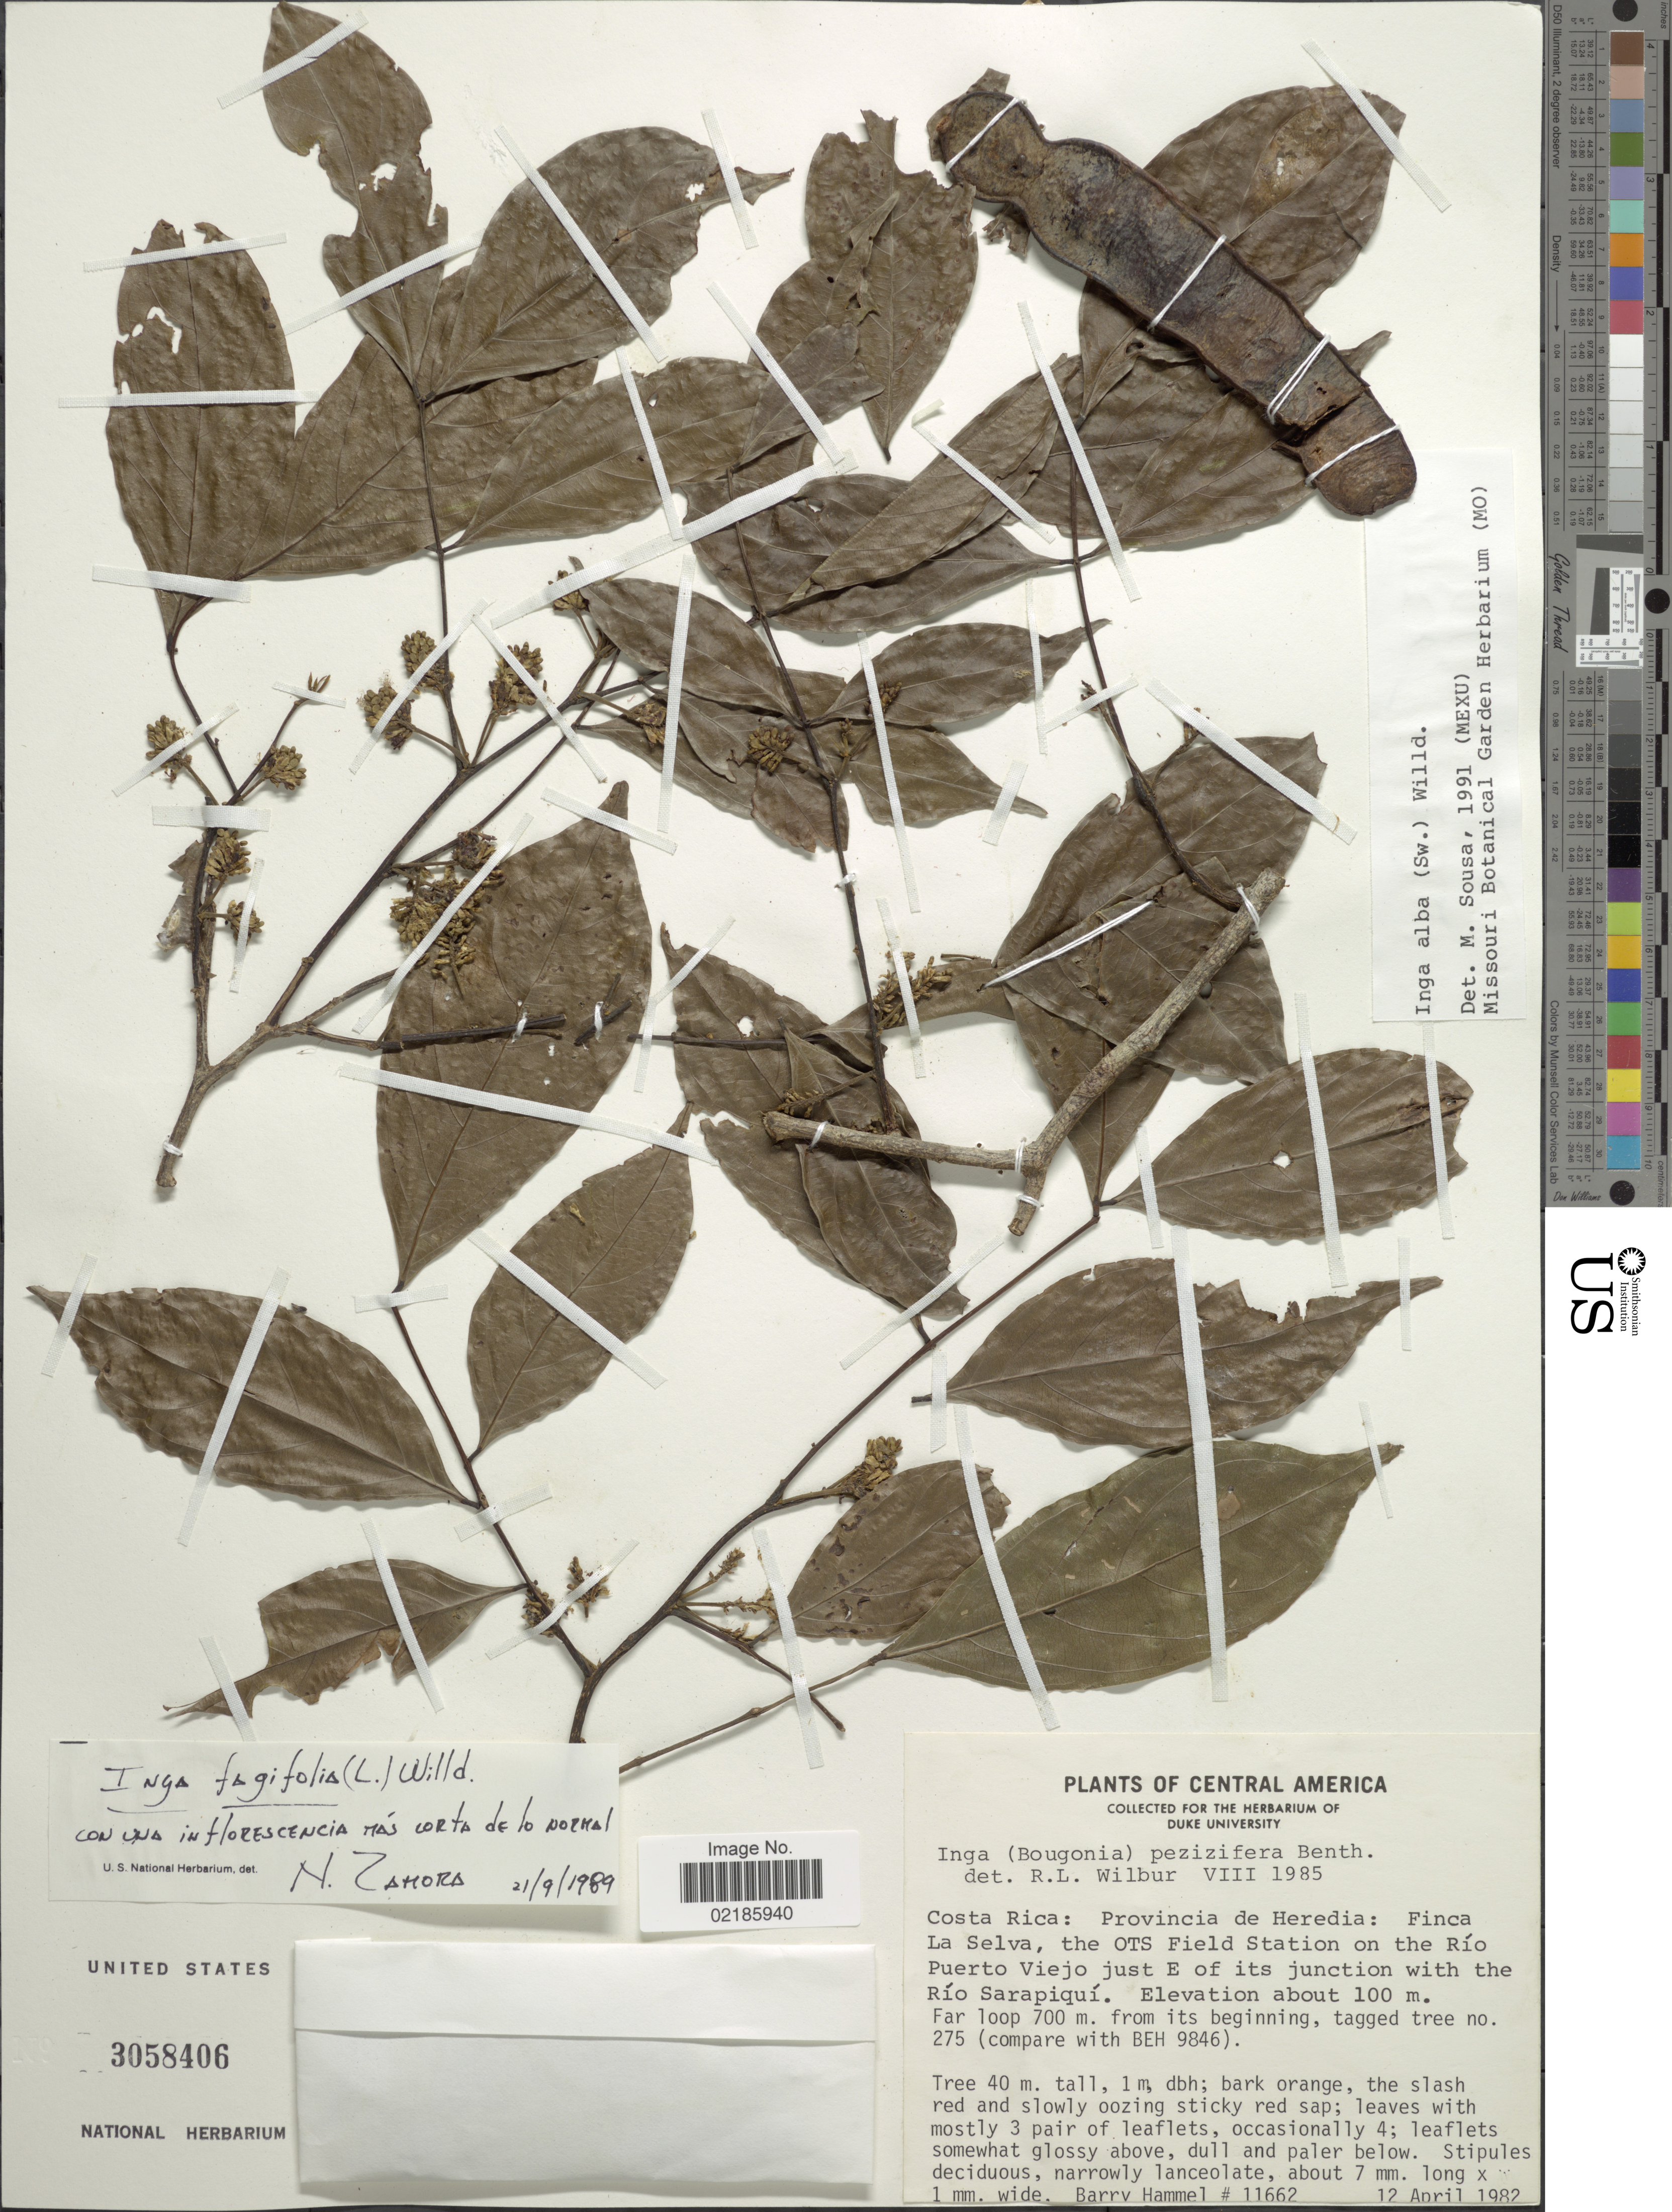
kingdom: Plantae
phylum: Tracheophyta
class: Magnoliopsida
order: Fabales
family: Fabaceae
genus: Inga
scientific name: Inga alba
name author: (Sw.) Willd.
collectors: B. Hammel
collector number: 11662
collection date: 1982-04-12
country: Costa Rica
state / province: Heredia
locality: Central America. Finca La Selva, the OTS field station on the Rio Puerto Viejo just E of its junction with the Rio Sarapiqui.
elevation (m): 100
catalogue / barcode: US 3058406